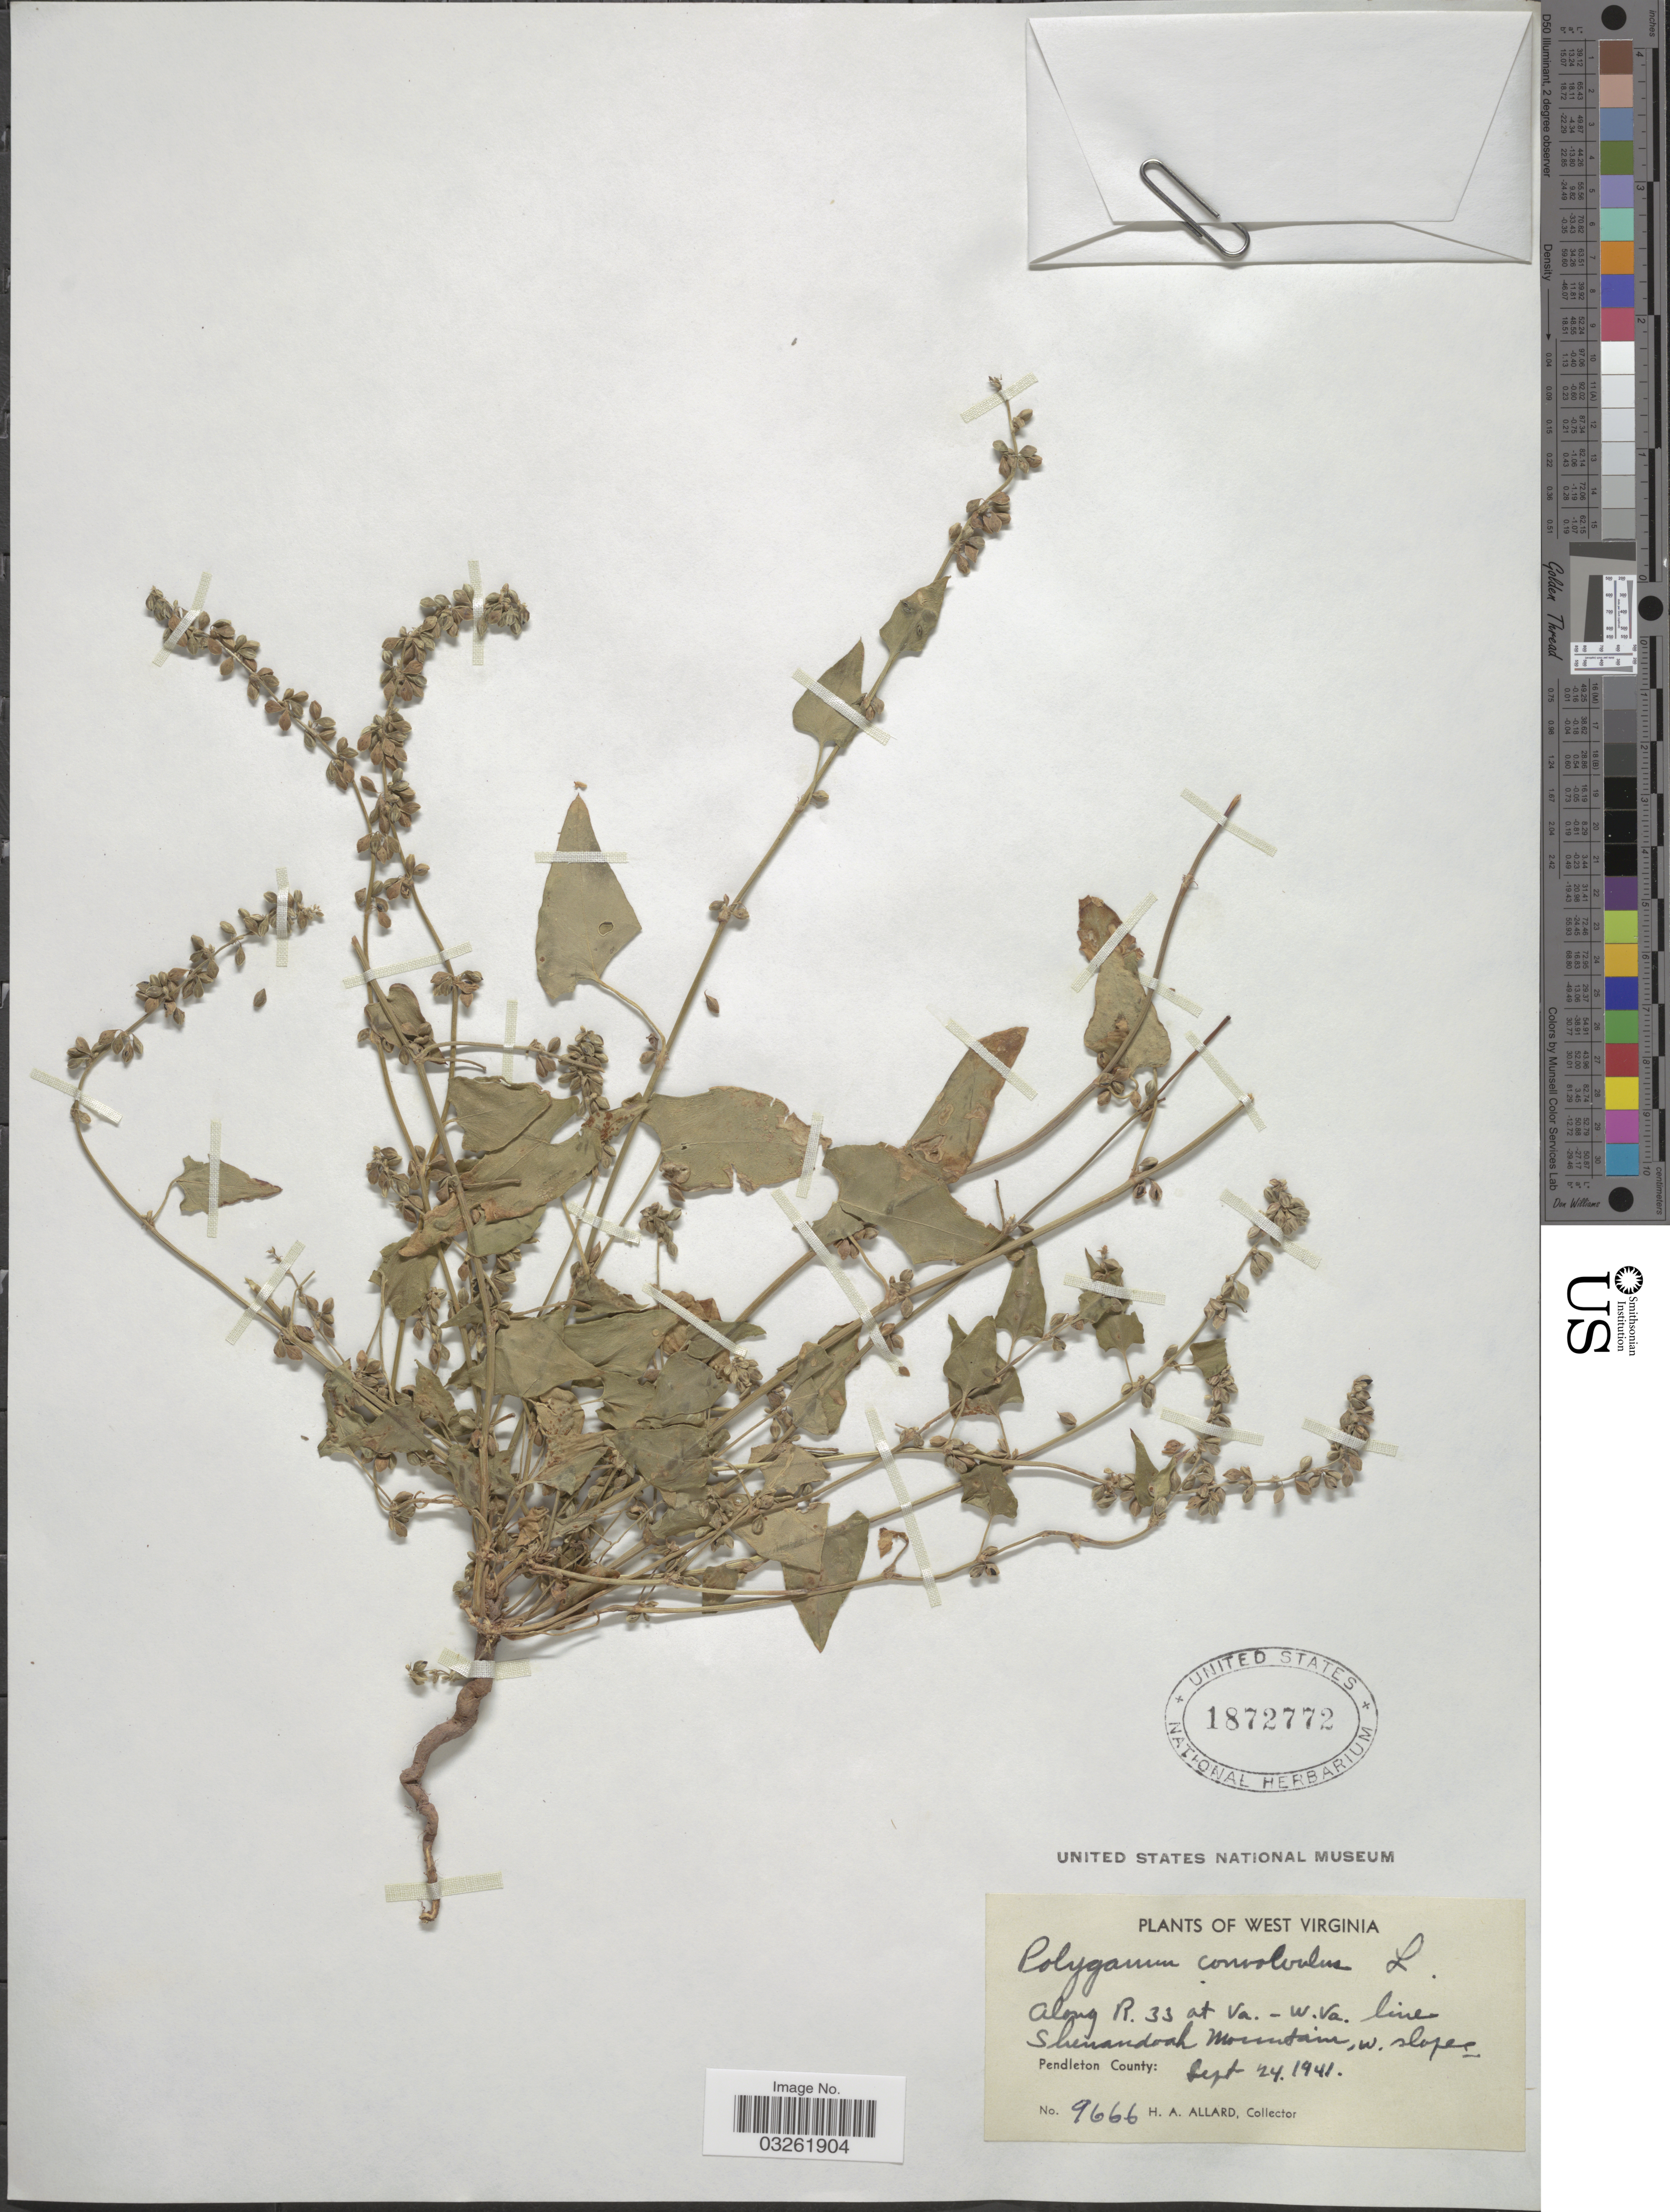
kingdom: Plantae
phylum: Tracheophyta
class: Magnoliopsida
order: Caryophyllales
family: Polygonaceae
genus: Fallopia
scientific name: Fallopia convolvulus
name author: (L.) Á. Löve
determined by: Strong, M. T., (US), Smithsonian Institution - National Museum of Natural History (UNITED STATES)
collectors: H. A. Allard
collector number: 9666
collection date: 1941-09-24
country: United States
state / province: West Virginia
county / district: Pendleton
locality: Along R. 33 at Va. - W. Va. line, Shenandoah Mountains, w. slopes.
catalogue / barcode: US 1872772